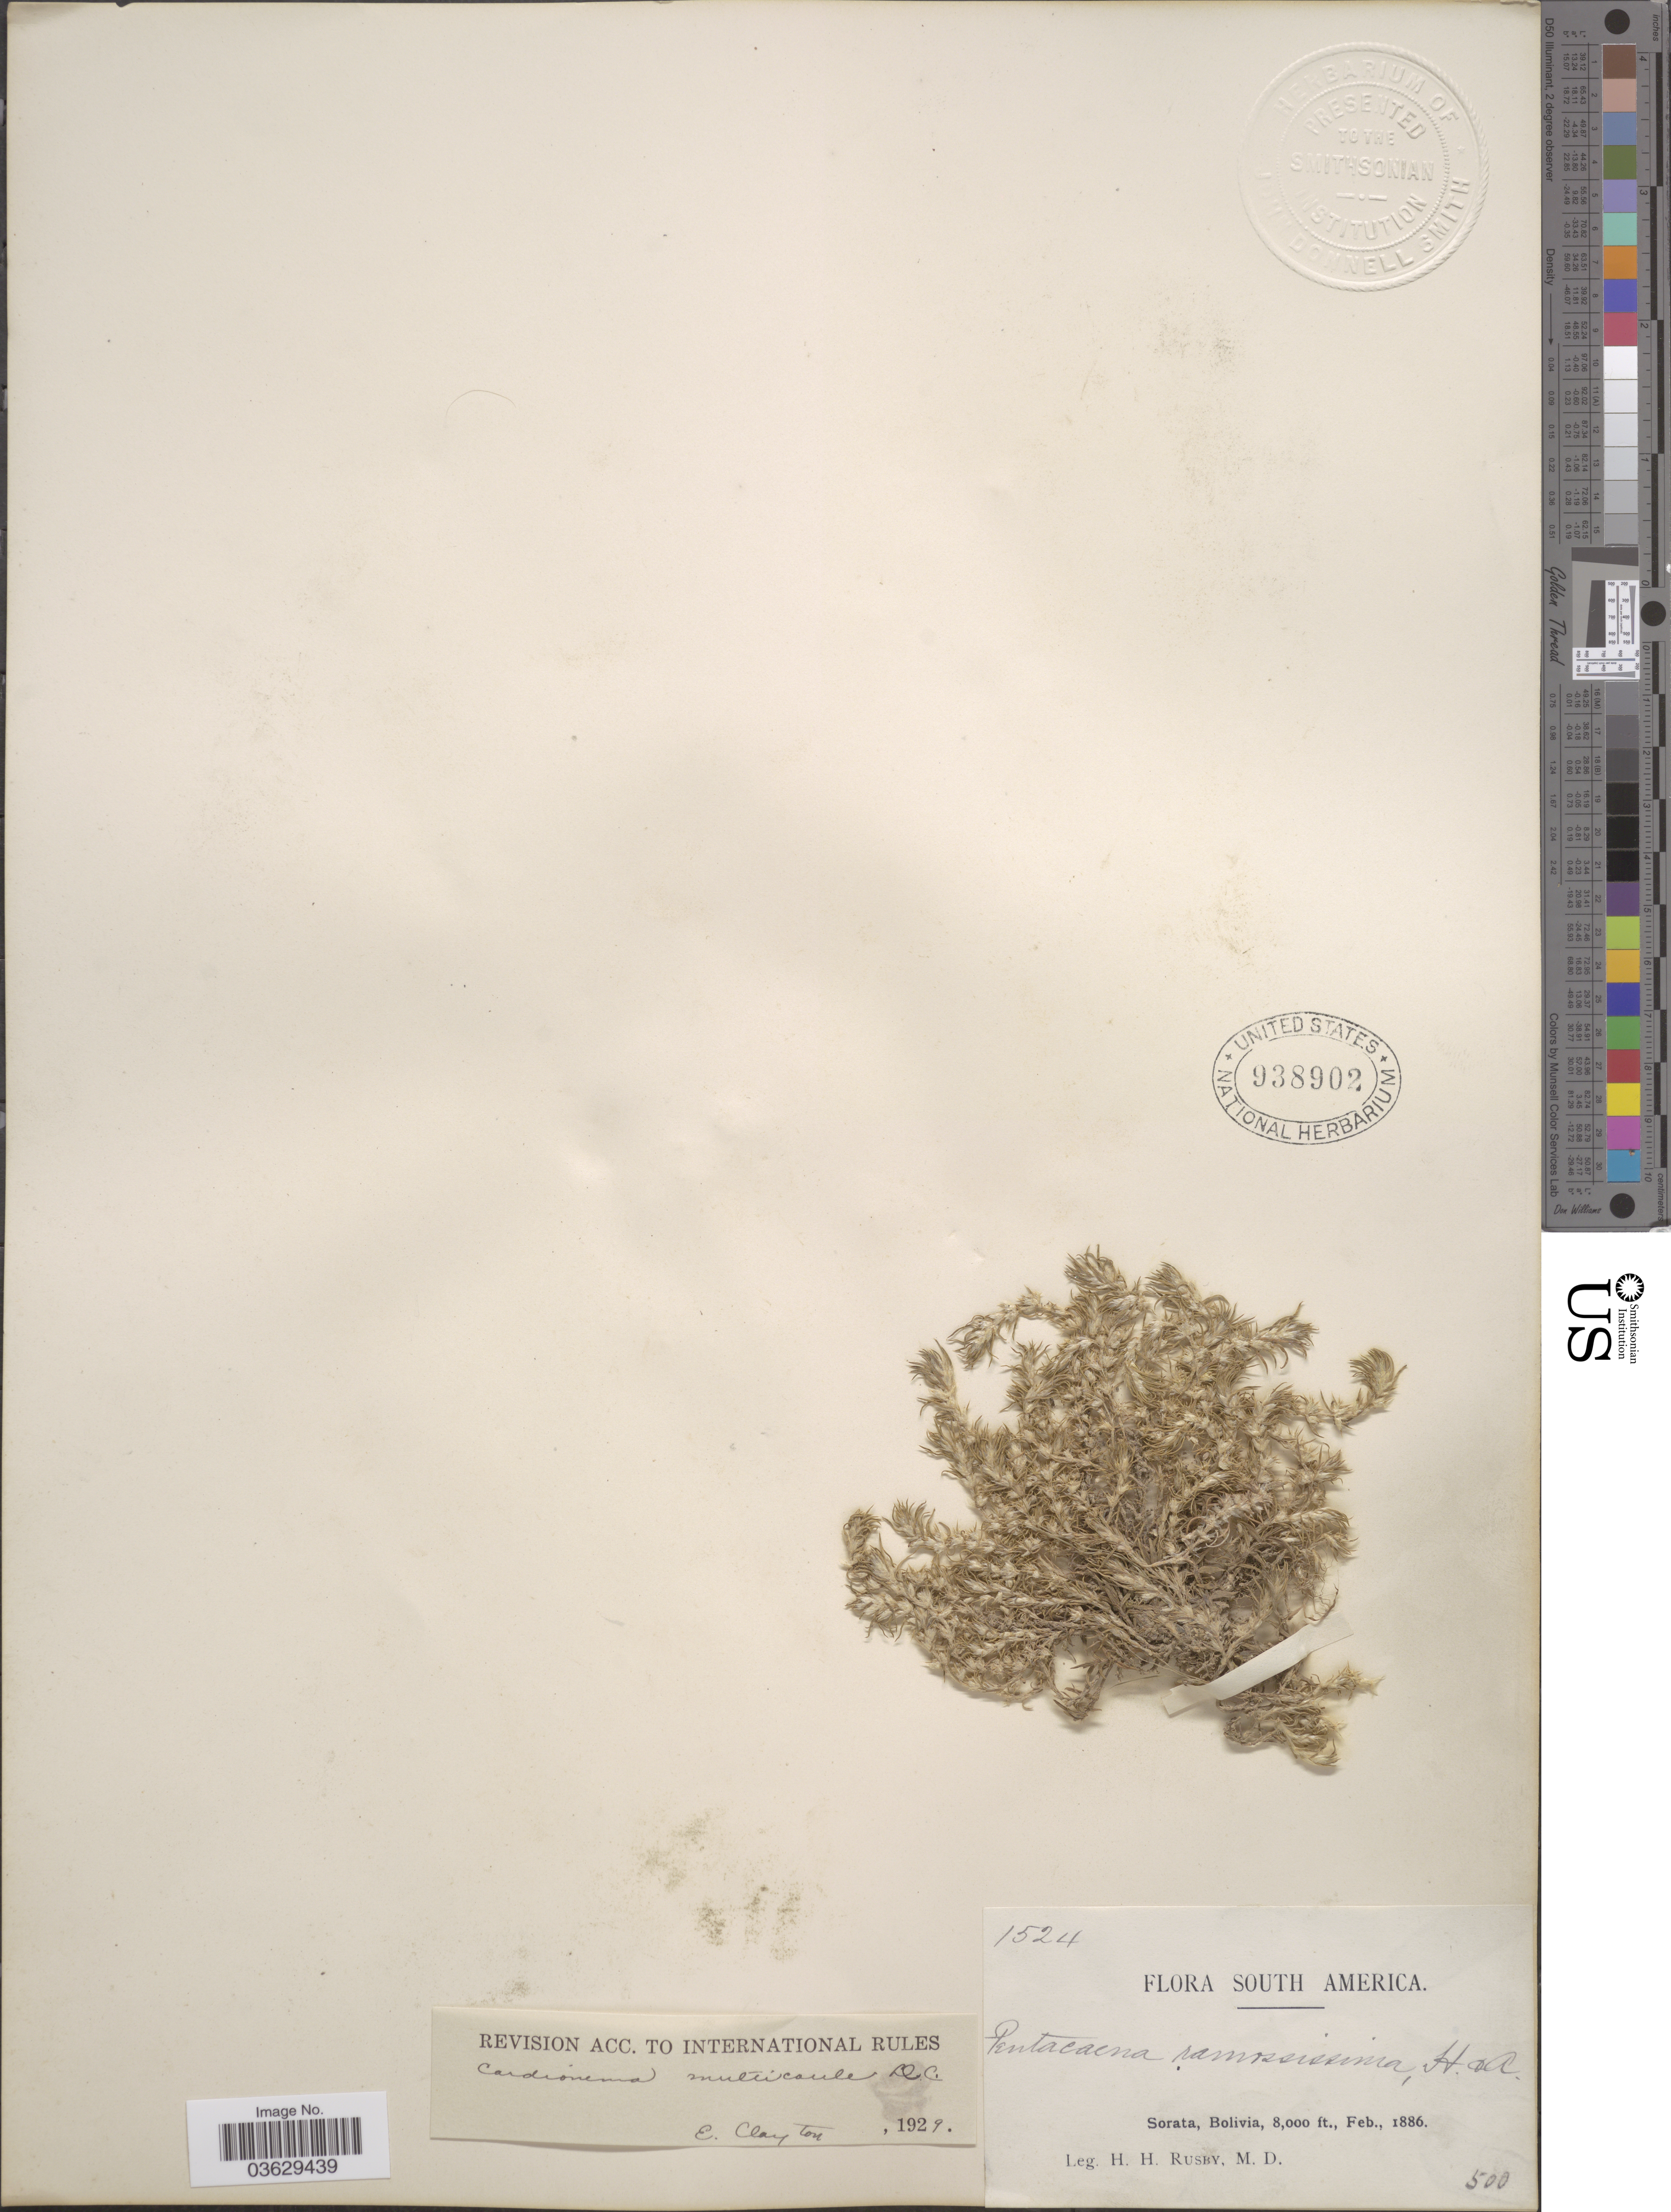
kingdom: Plantae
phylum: Tracheophyta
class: Magnoliopsida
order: Caryophyllales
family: Caryophyllaceae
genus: Cardionema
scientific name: Cardionema ramosissimum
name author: (Weinm.) A. Nelson & J.F. Macbr.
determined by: U.S. National Herbarium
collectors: H. H. Rusby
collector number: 1524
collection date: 1886-02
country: Bolivia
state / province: La Páz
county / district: Larecaja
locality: Sorata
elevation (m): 2438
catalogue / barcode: US 938902